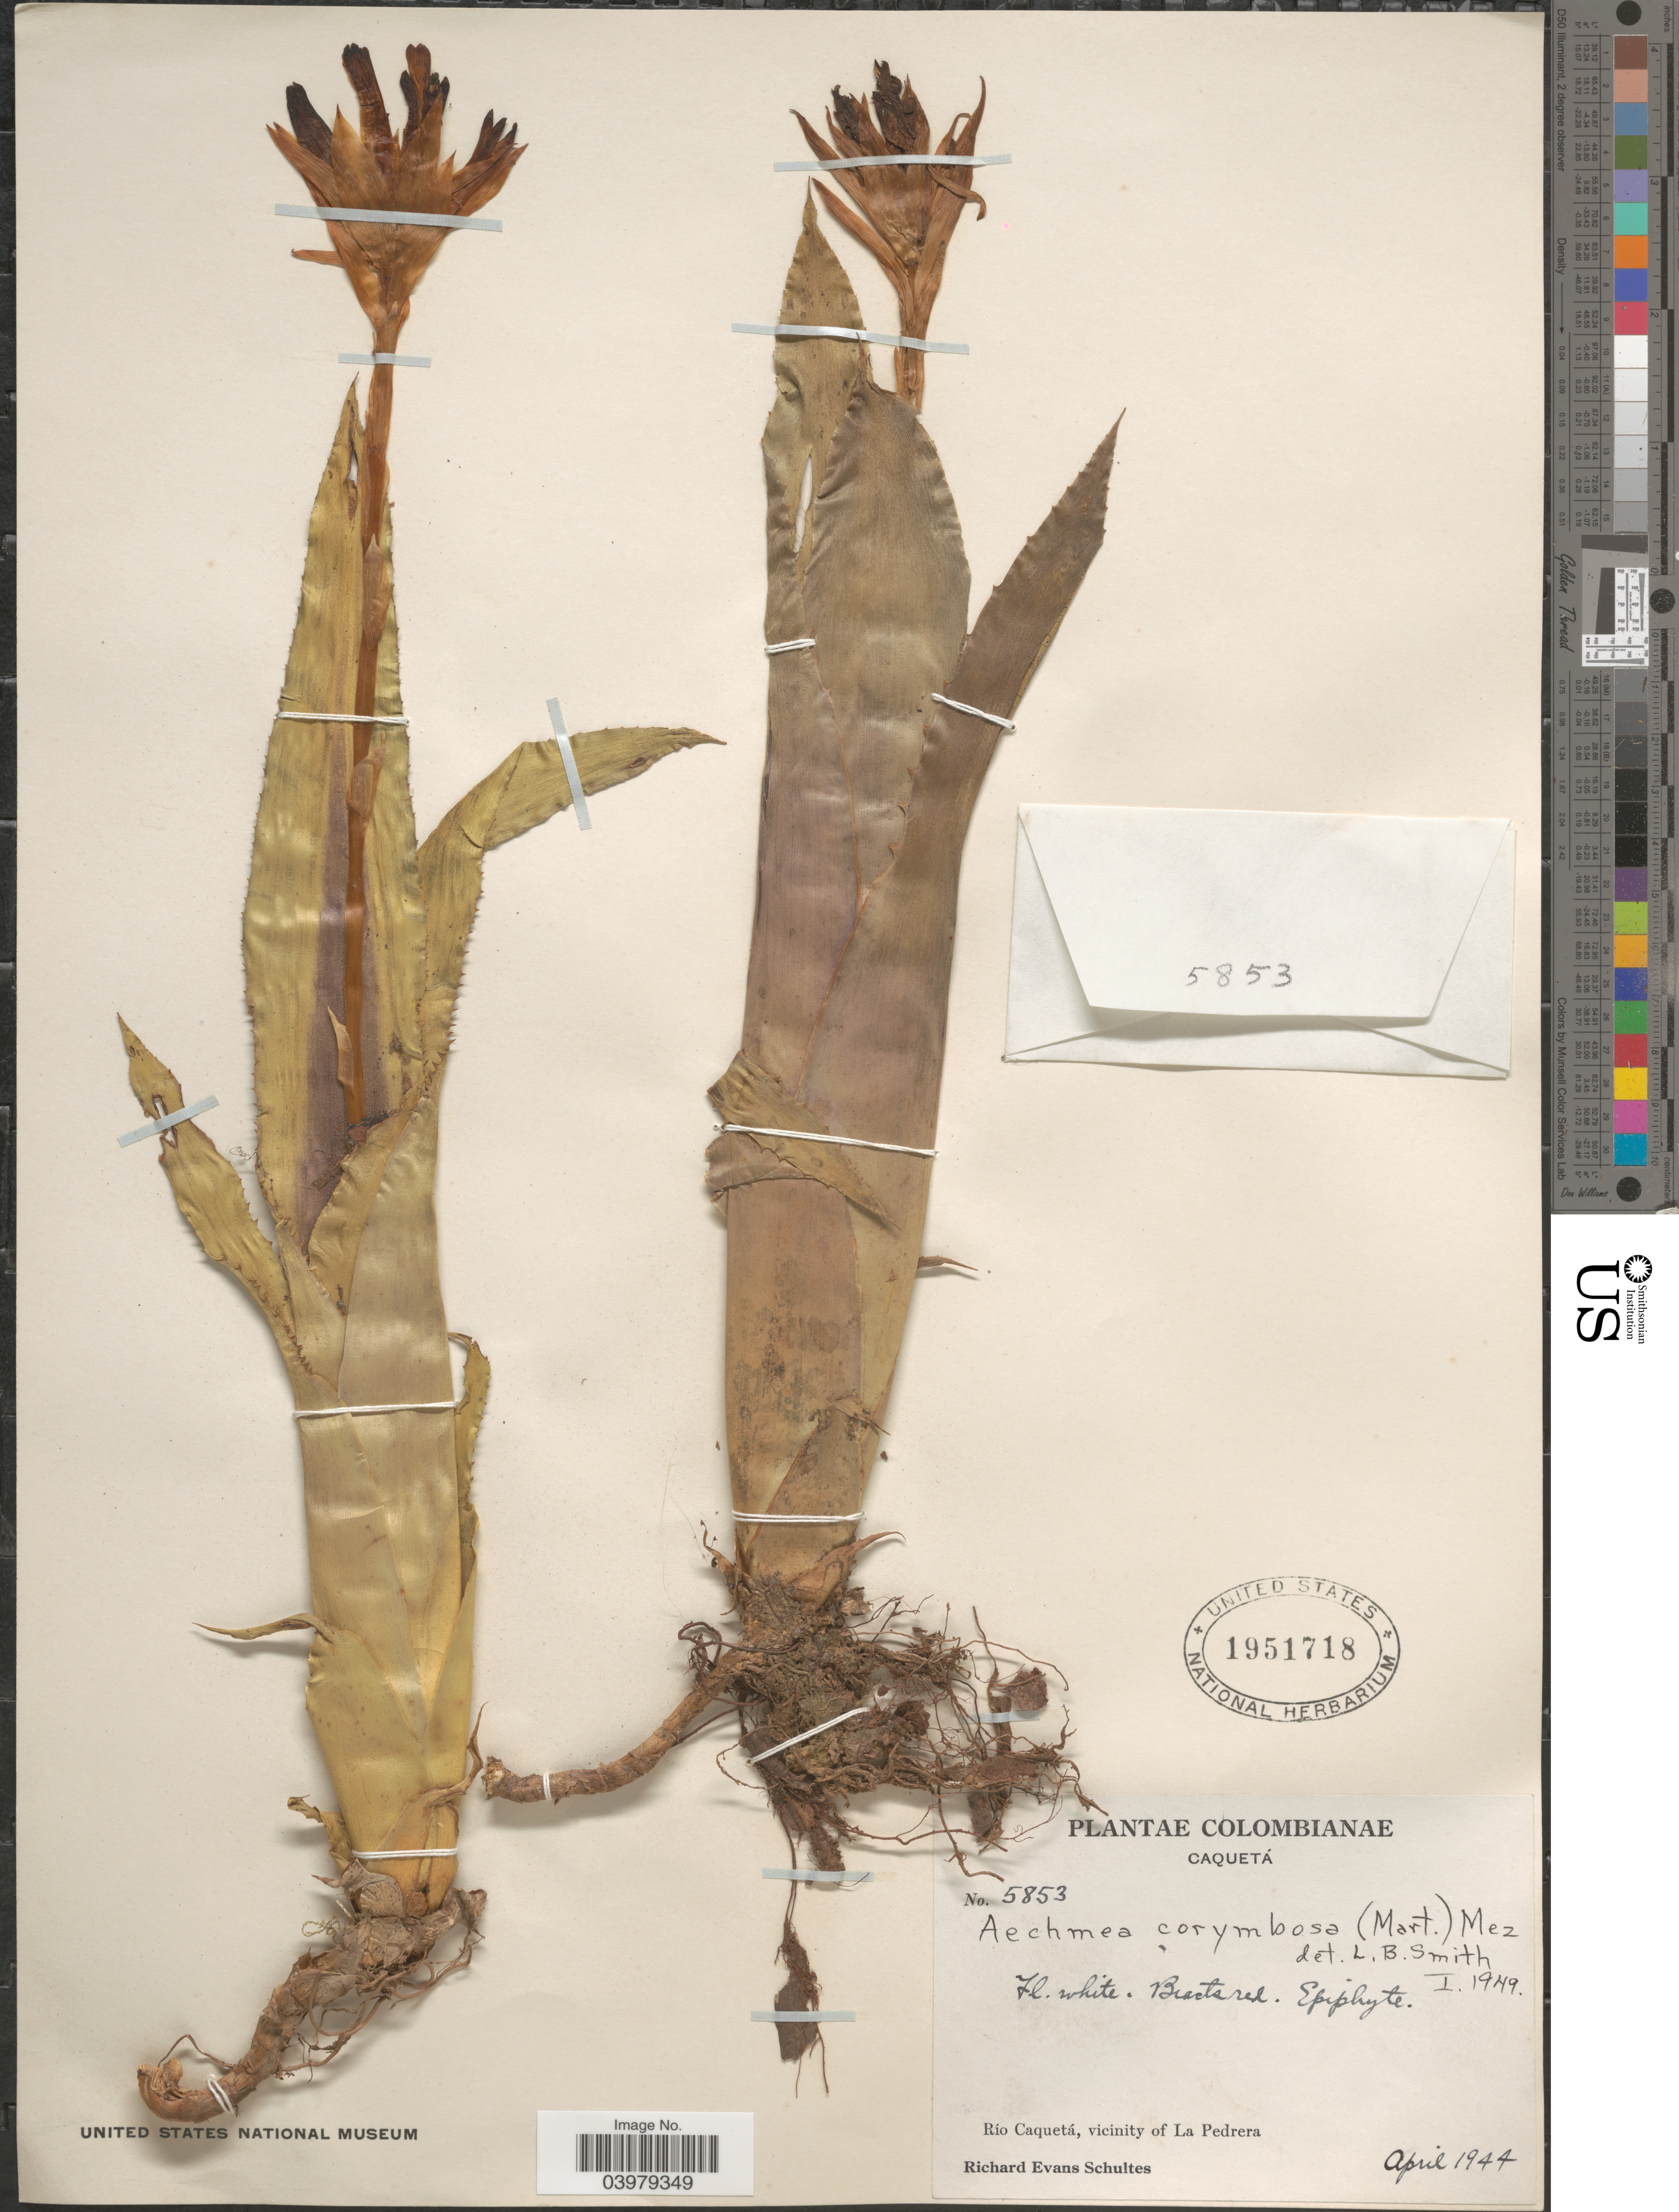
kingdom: Plantae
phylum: Tracheophyta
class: Liliopsida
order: Poales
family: Bromeliaceae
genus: Aechmea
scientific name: Aechmea corymbosa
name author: (Mart. ex Schult. f.) Mez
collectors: R. E. Schultes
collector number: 5853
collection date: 1944-04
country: Colombia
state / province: Caquetá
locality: Río Caquetá, vicinity of La Pedrera.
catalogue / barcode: US 1951718